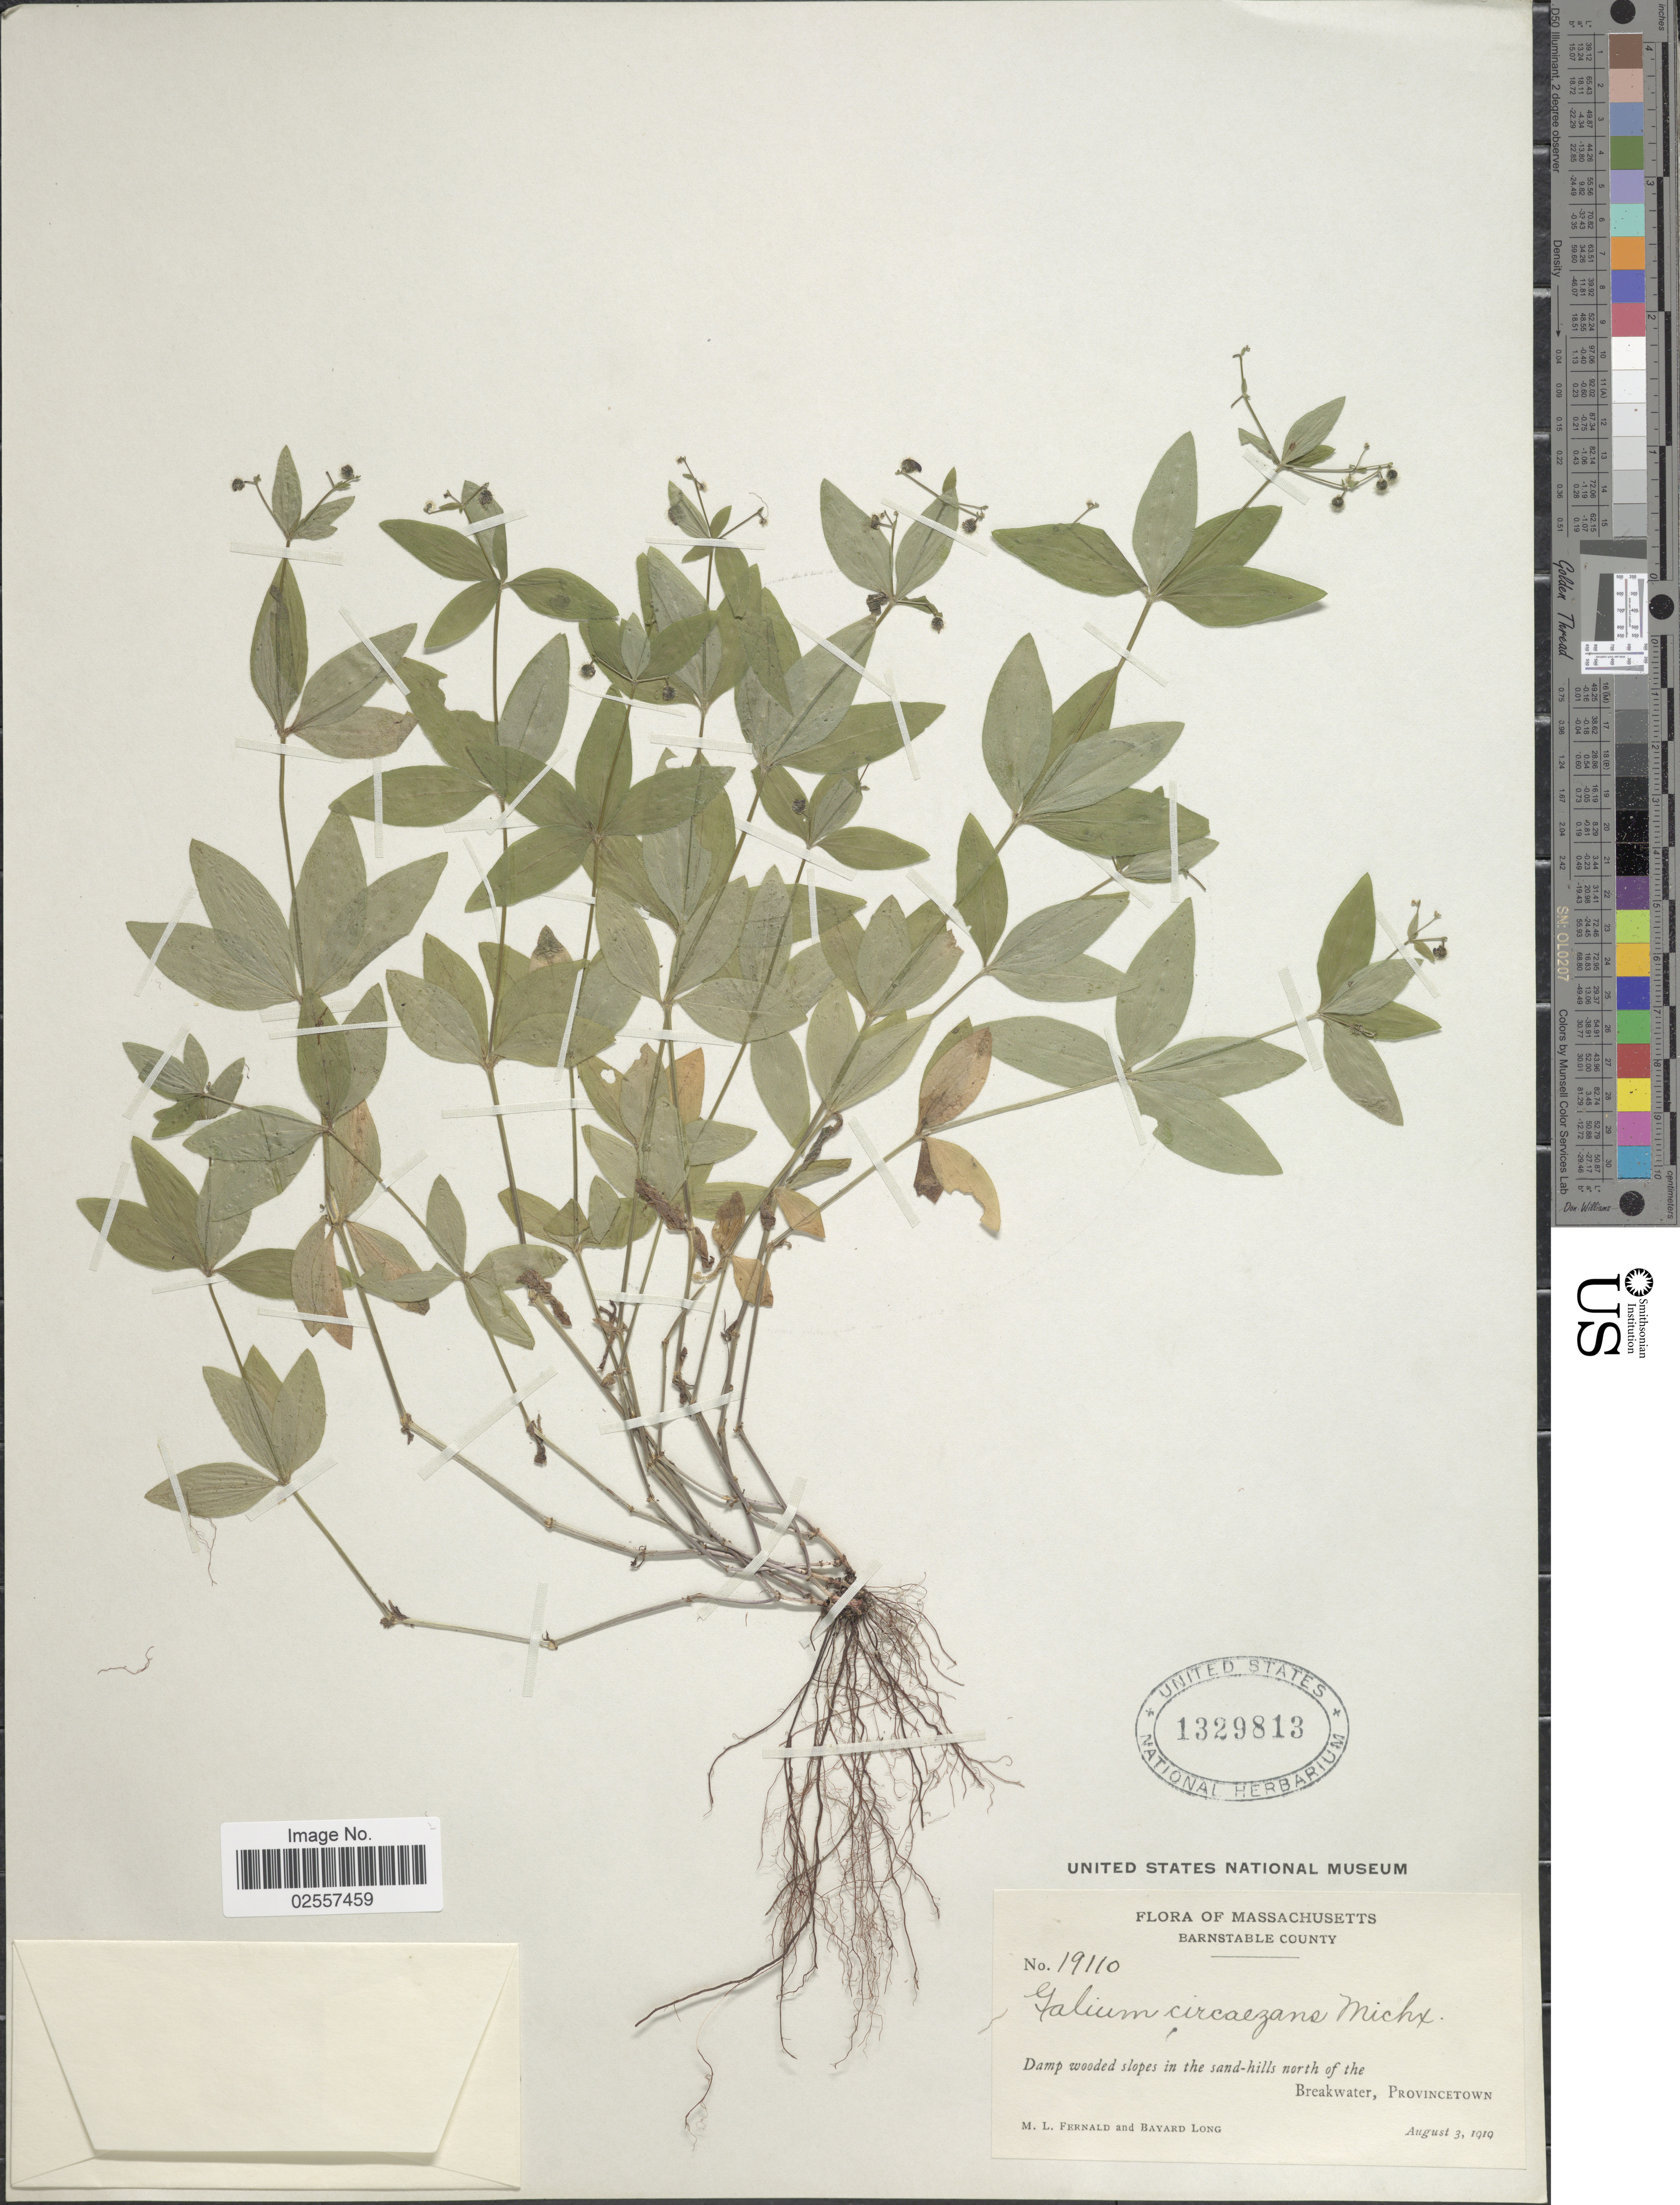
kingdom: Plantae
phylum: Tracheophyta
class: Magnoliopsida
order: Gentianales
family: Rubiaceae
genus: Galium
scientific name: Galium circaezans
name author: Michx.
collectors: M. L. Fernald & B. Long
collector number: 19110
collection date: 1919-08-03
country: United States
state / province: Massachusetts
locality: Barnstable County, Damp wooded slopes in the sand-hills north of the Breakwater, Provincetown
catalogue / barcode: US 1329813